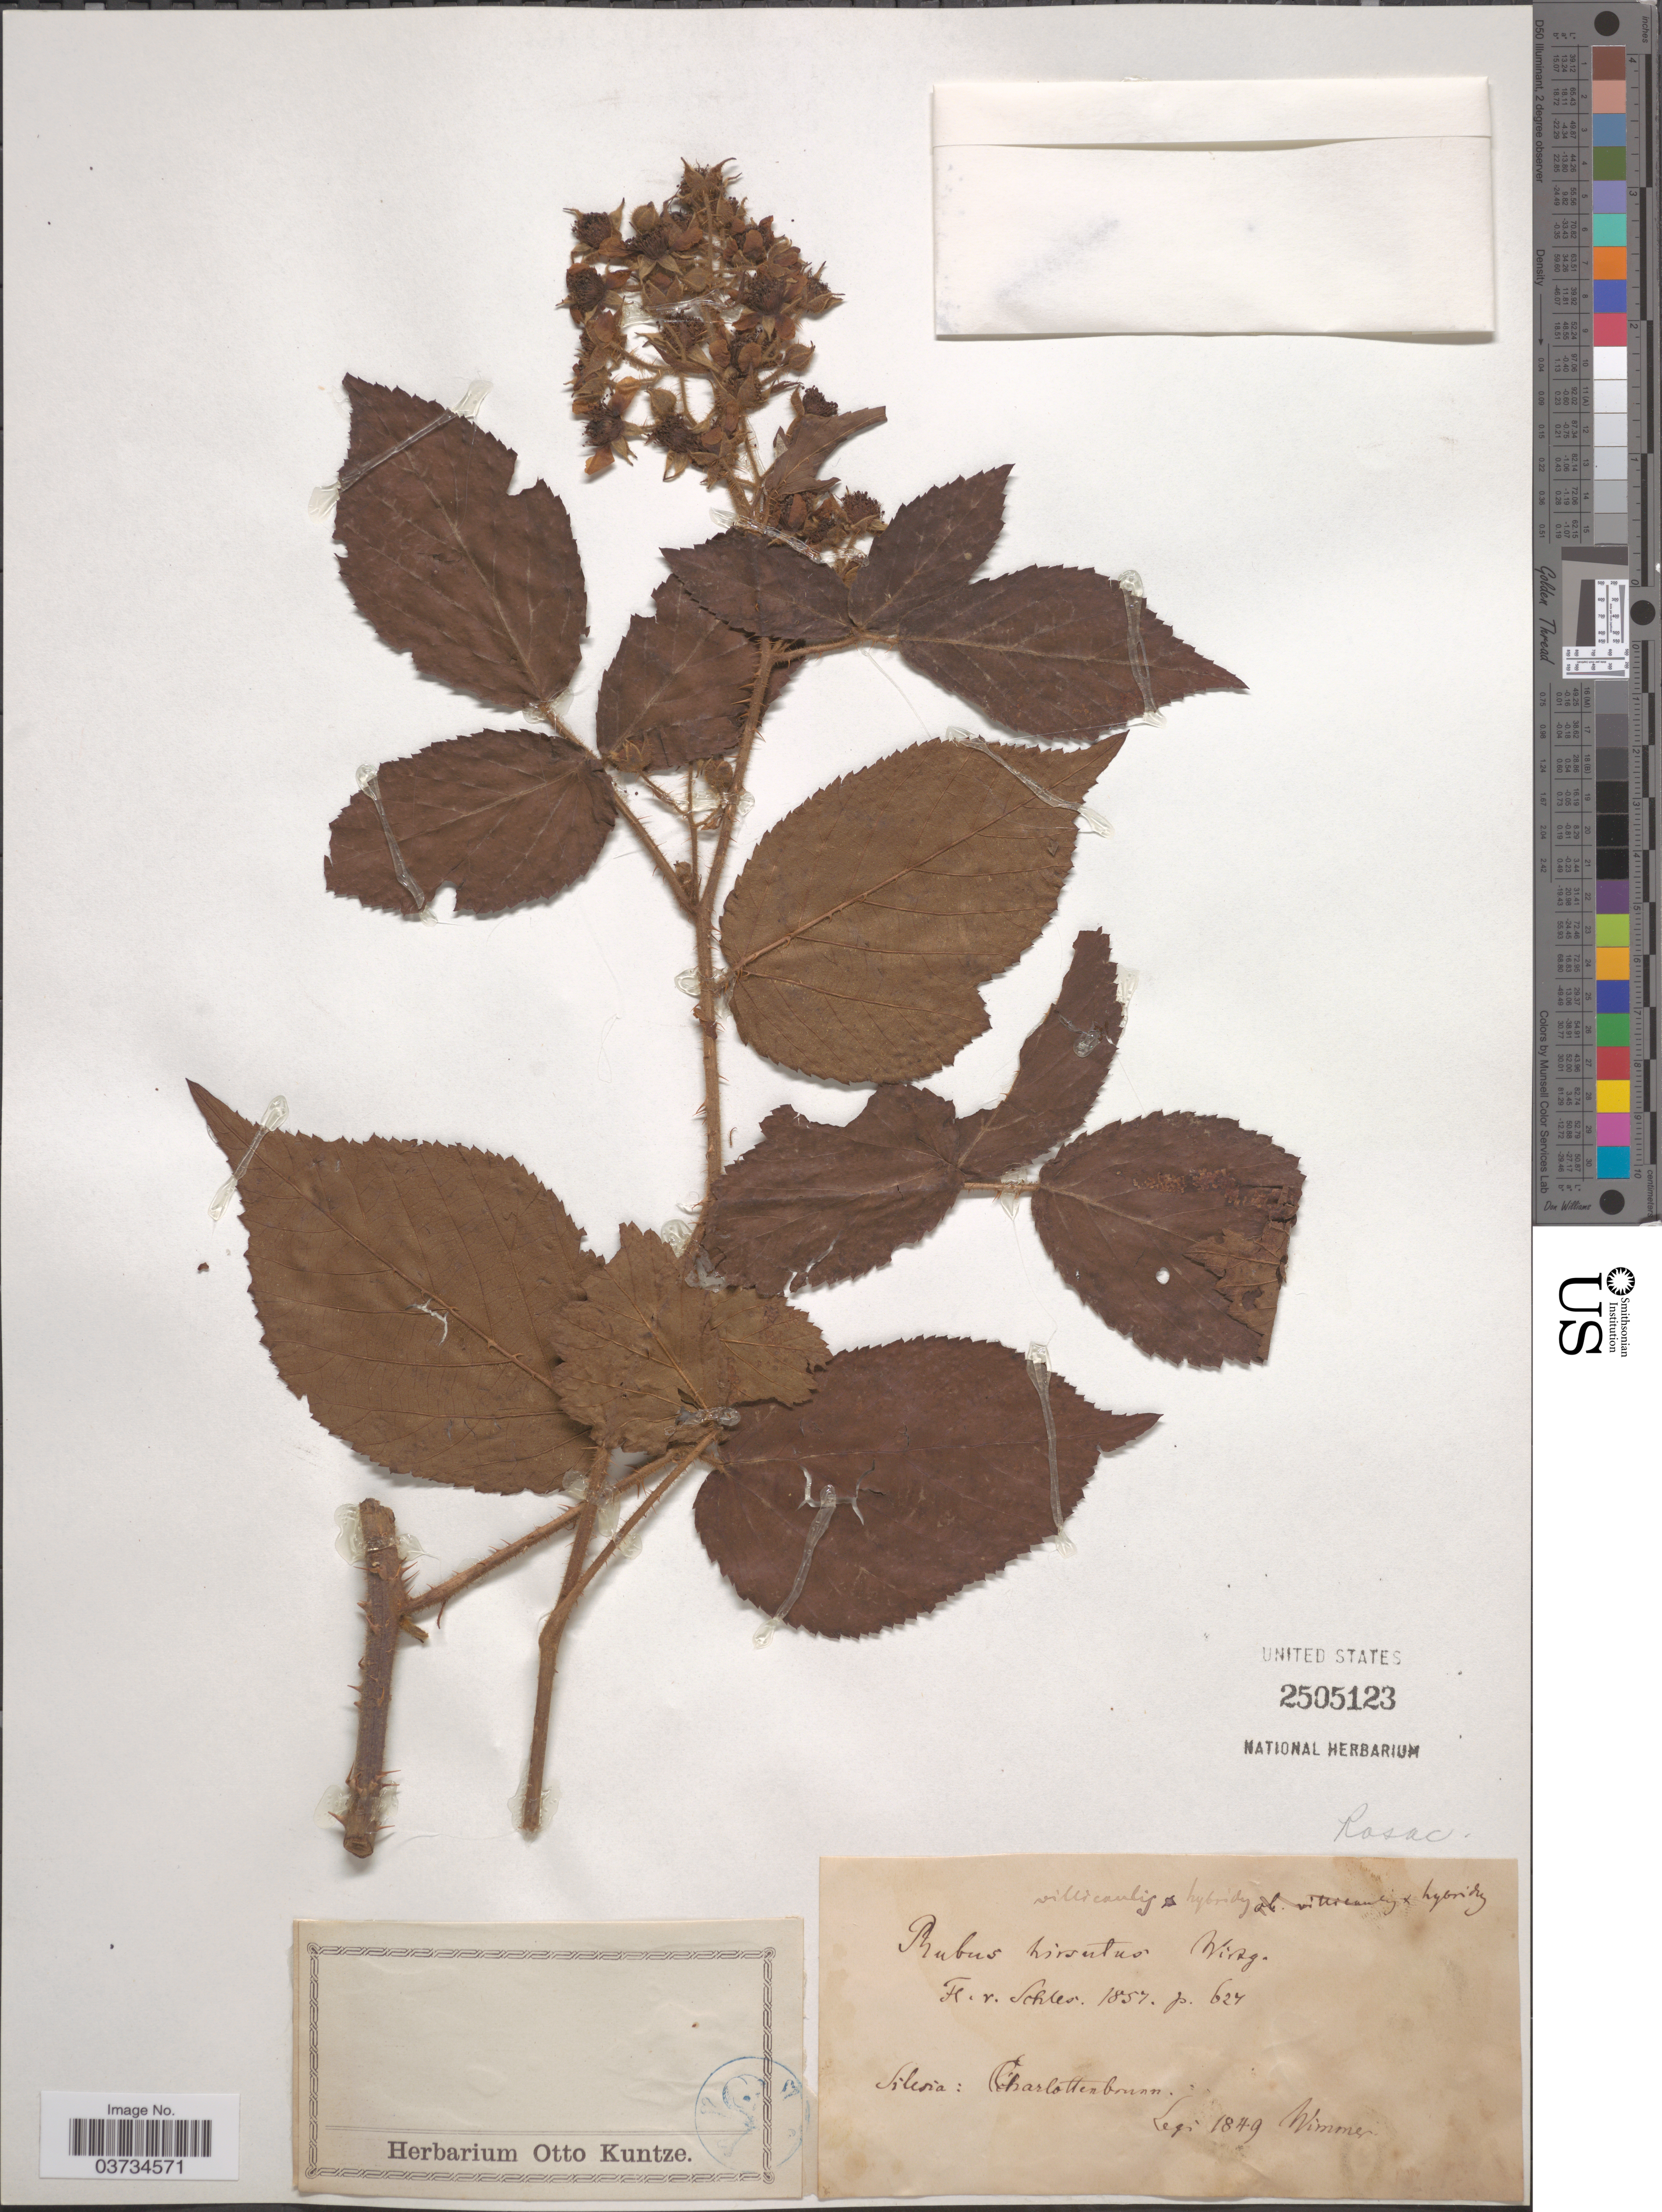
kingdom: Plantae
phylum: Tracheophyta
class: Magnoliopsida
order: Rosales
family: Rosaceae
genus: Rubus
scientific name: Rubus hirtus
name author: Waldst. & Kit.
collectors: Wimmer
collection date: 1849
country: Poland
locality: Silesia: Charlottenbrunn.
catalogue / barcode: US 2505123